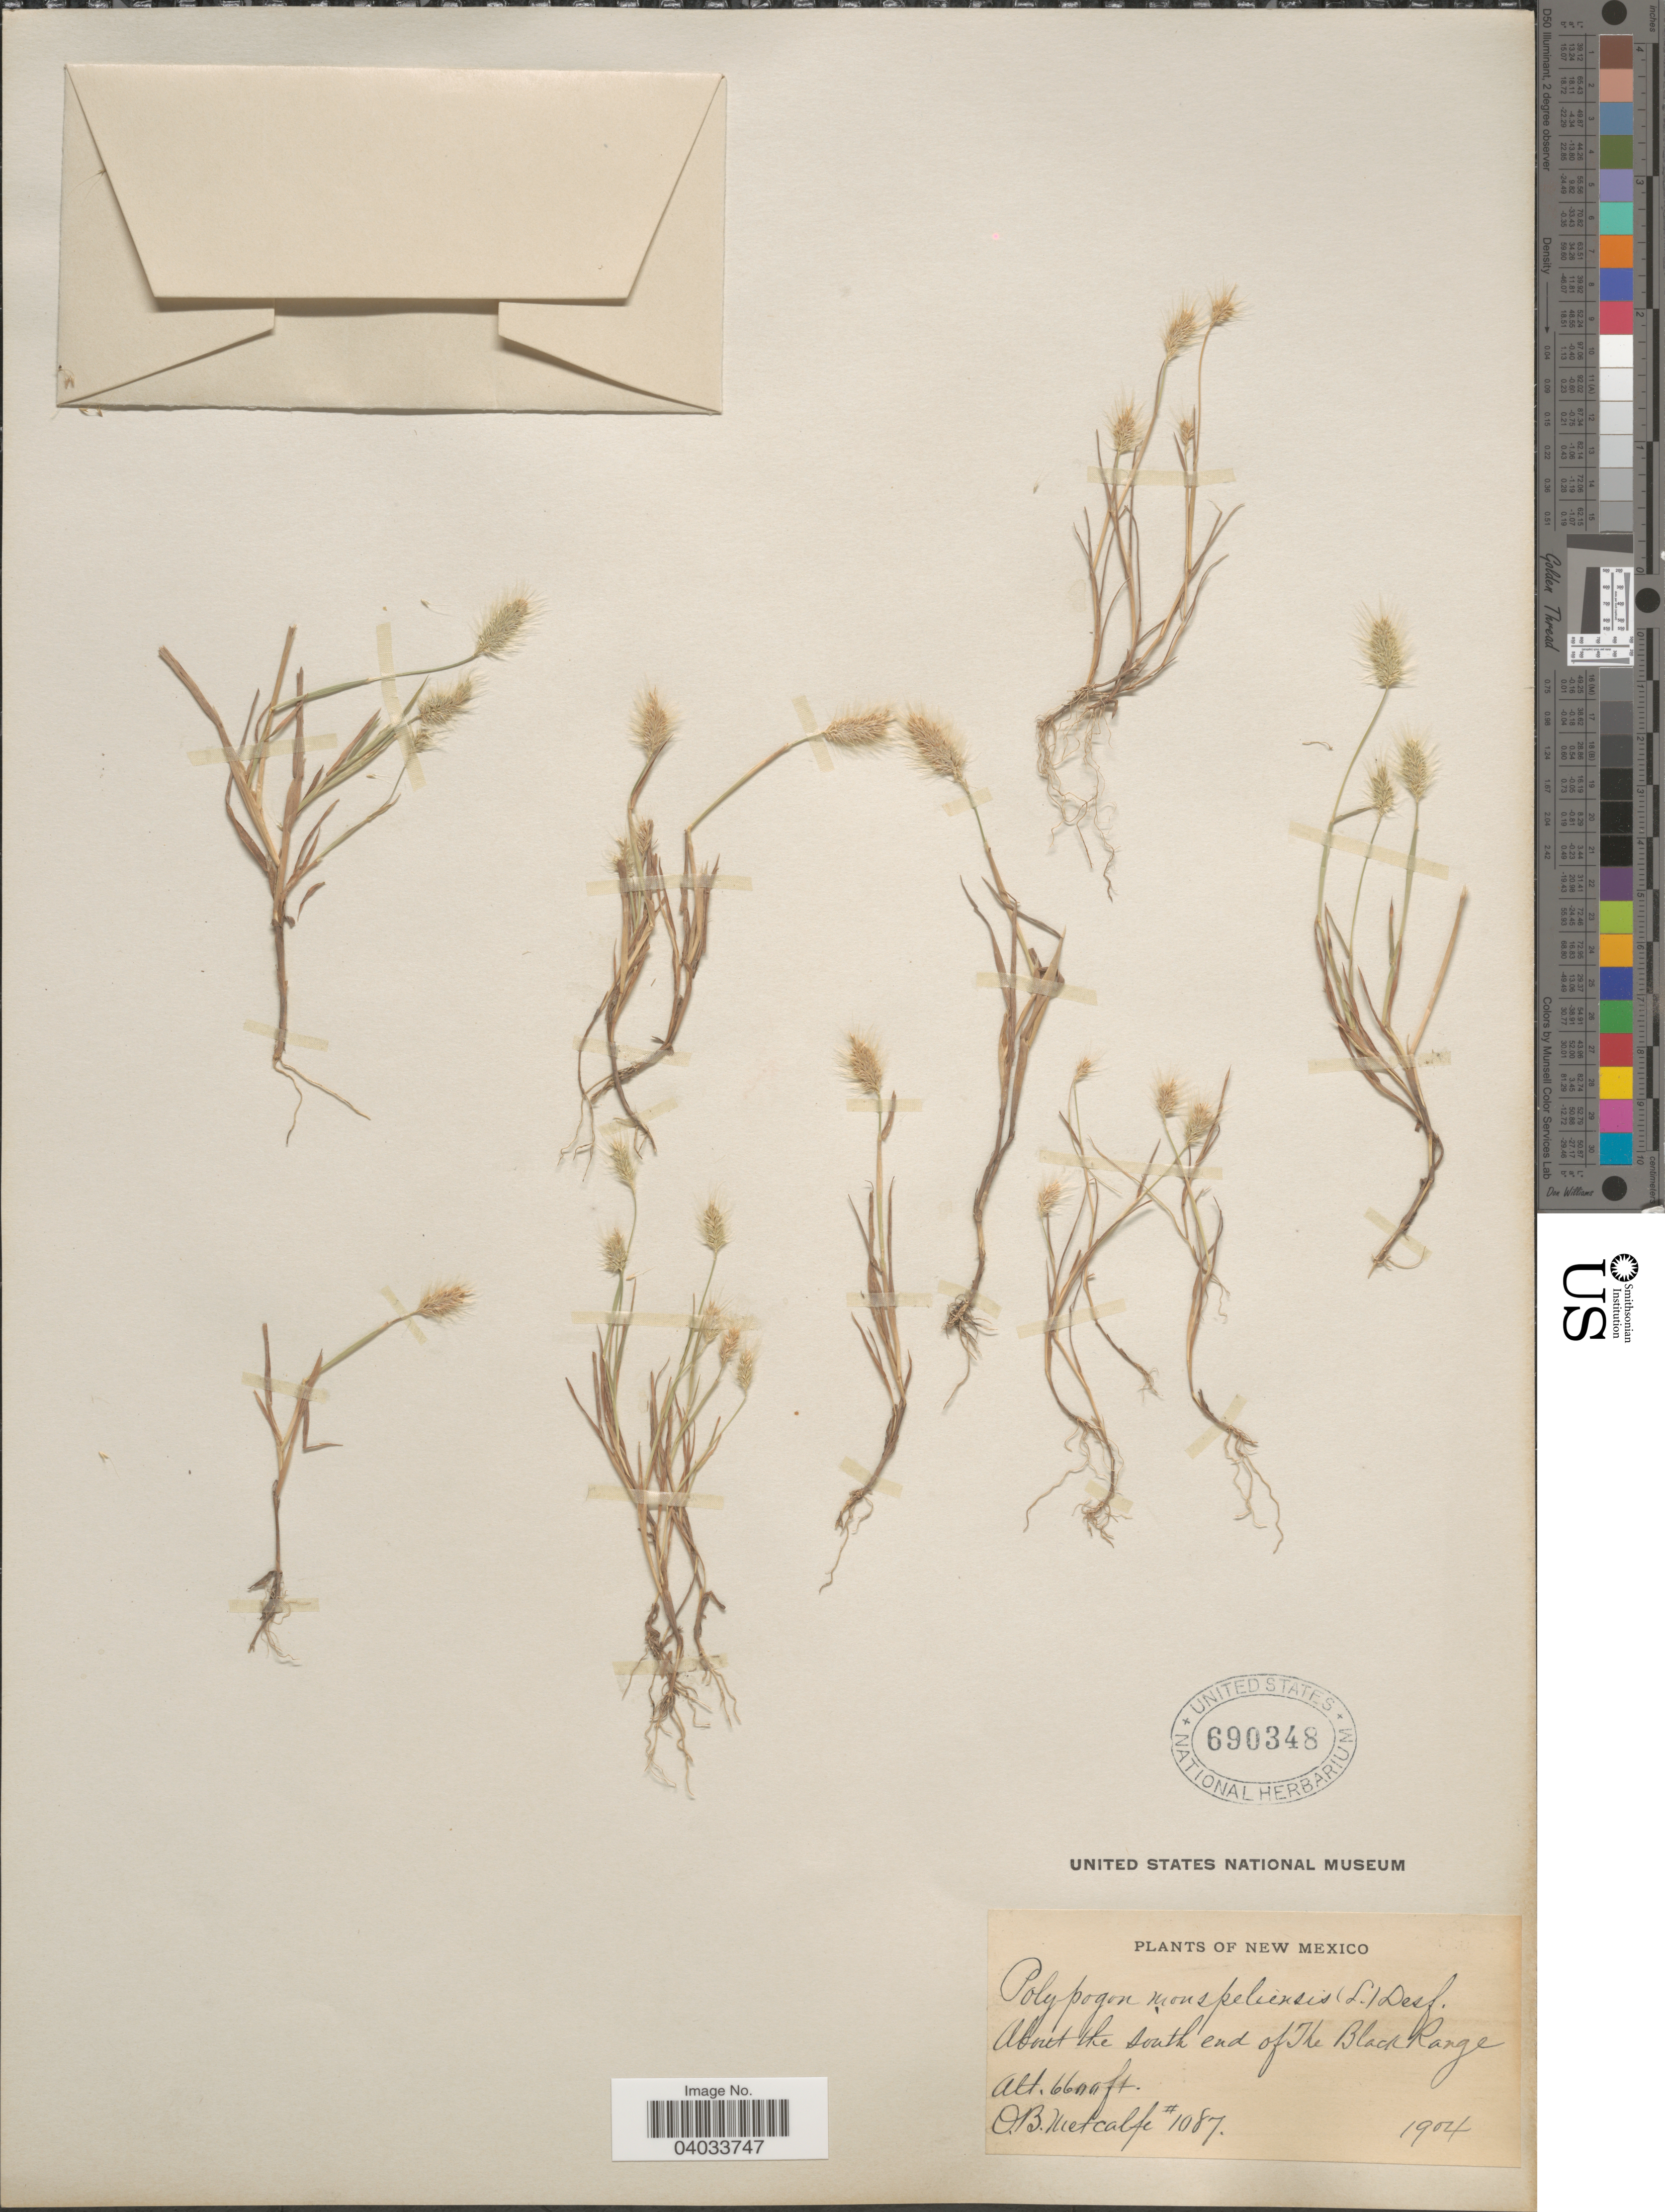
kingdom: Plantae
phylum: Tracheophyta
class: Liliopsida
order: Poales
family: Poaceae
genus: Polypogon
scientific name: Polypogon monspeliensis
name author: (L.) Desf.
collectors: O. B. Metcalfe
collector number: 1087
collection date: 1904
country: United States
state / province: New Mexico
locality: About the south end of The Black Range.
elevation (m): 2012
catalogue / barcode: US 690348